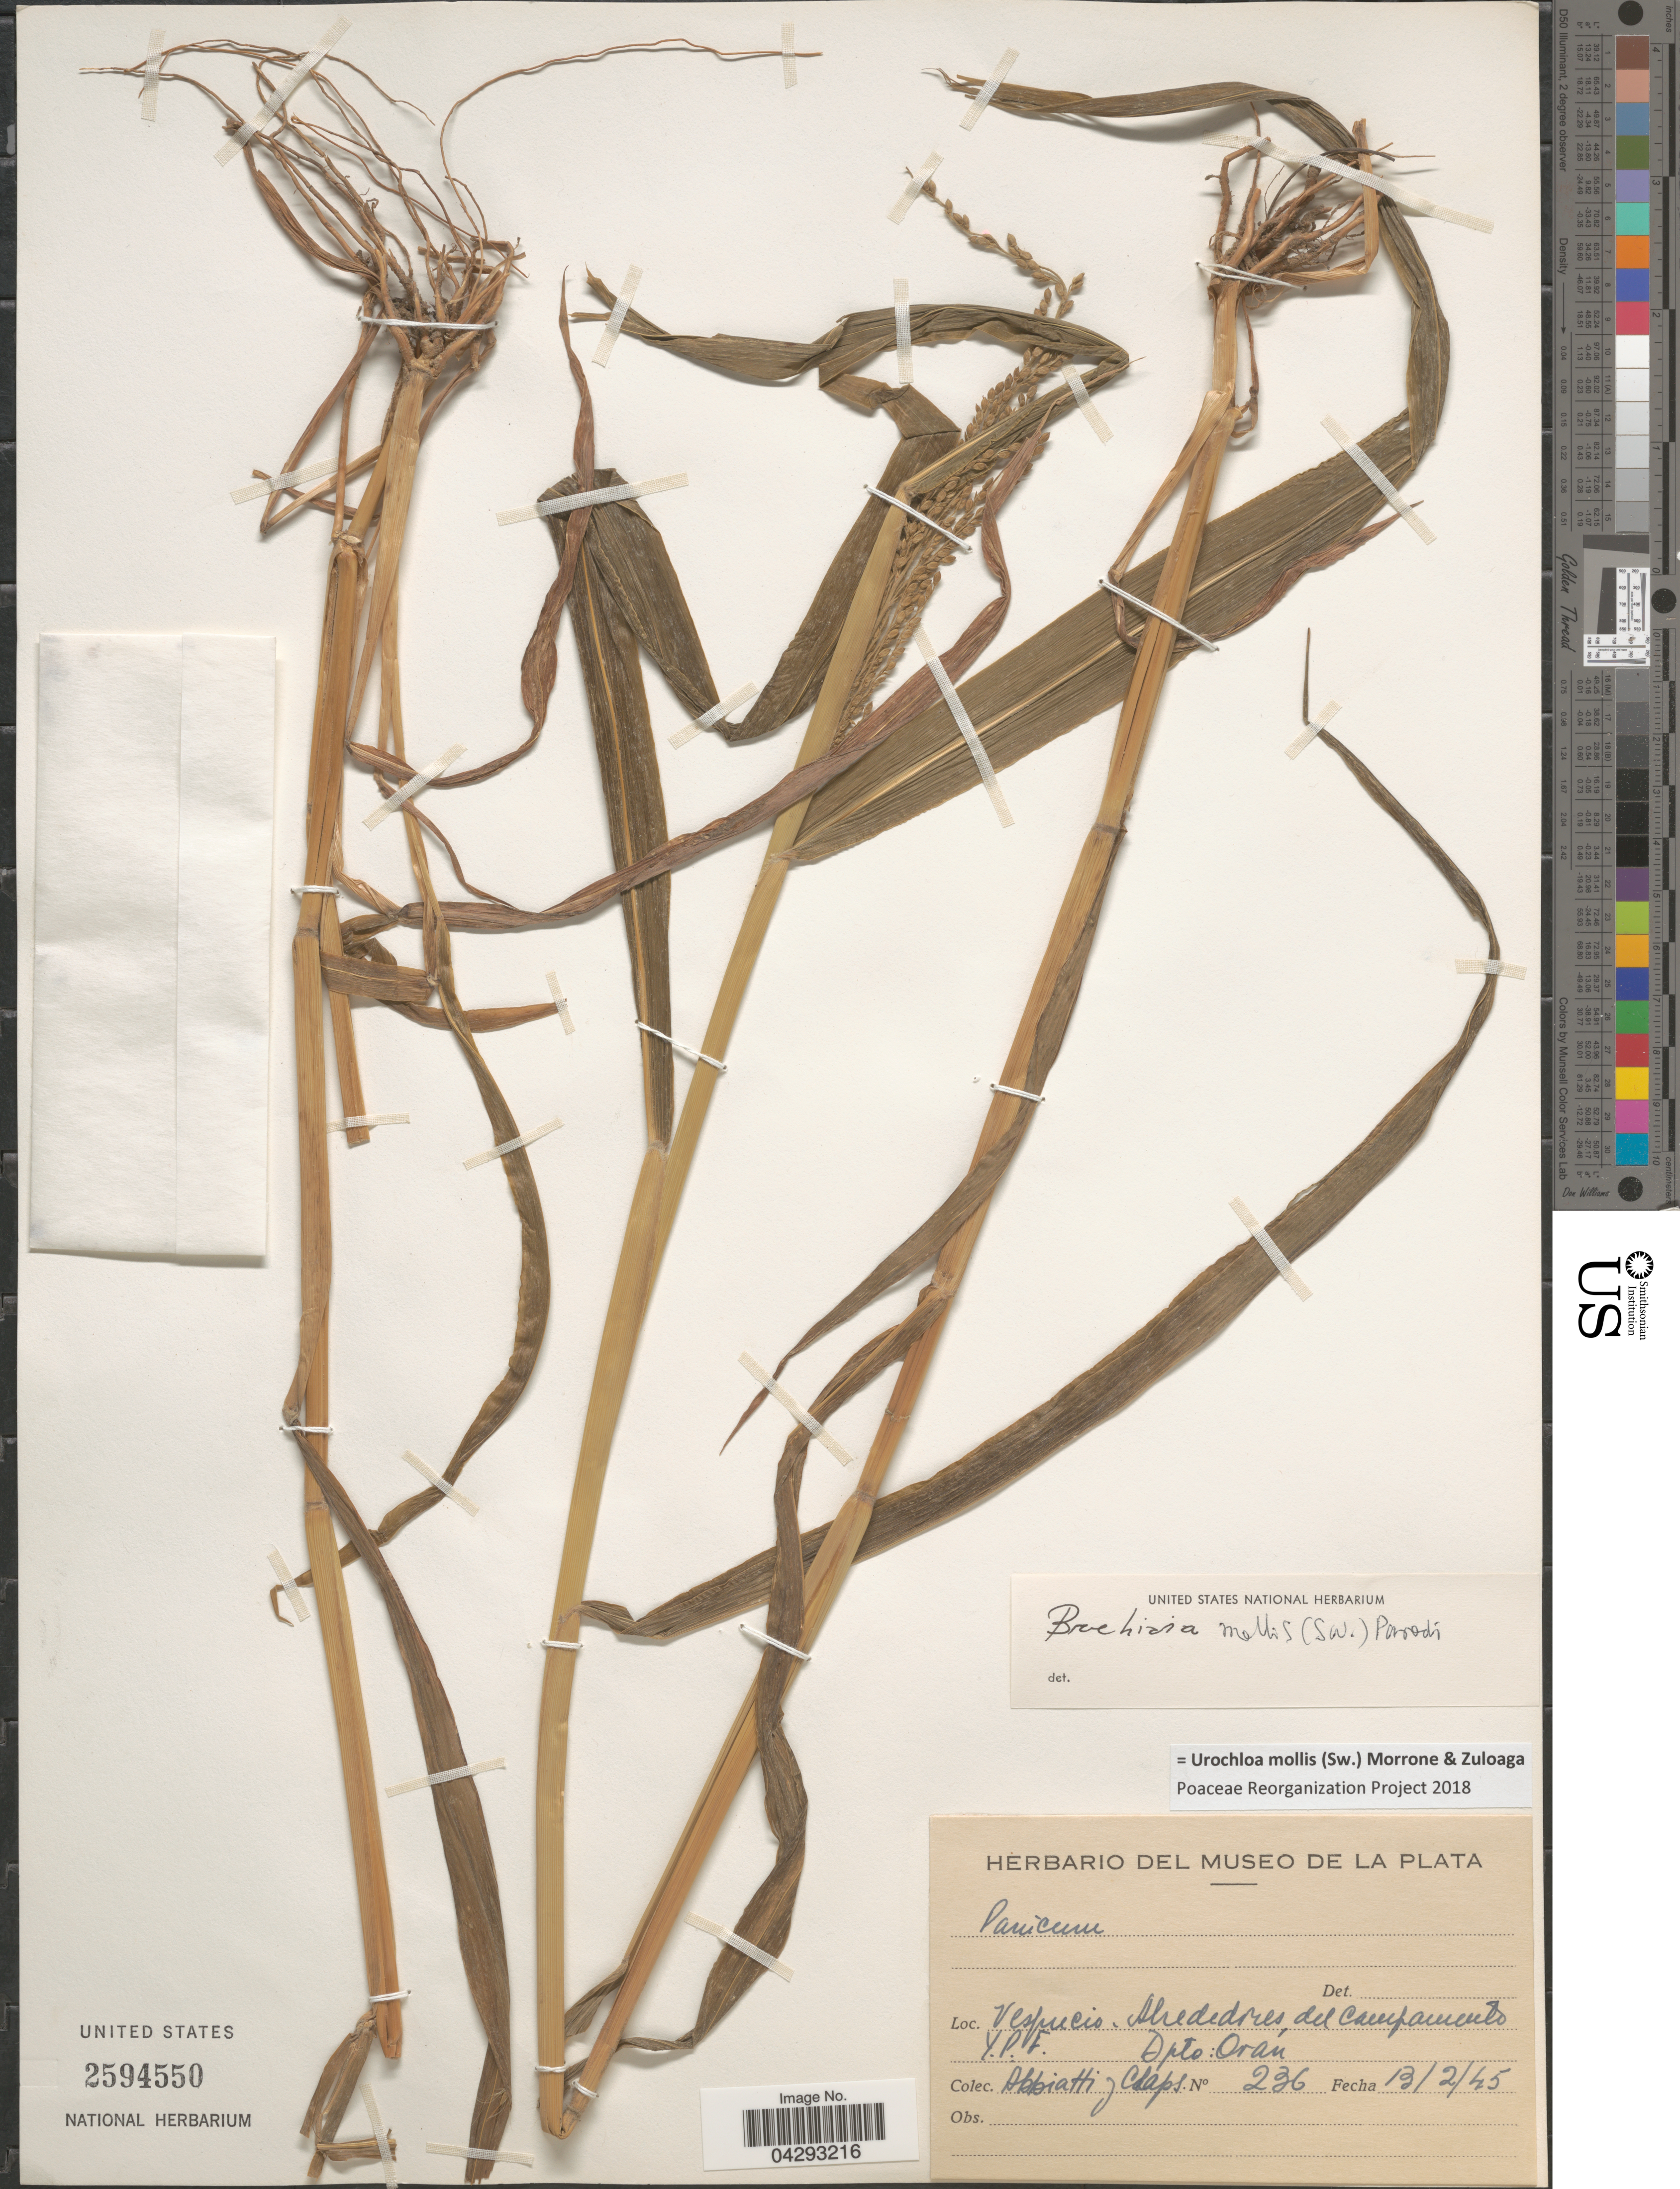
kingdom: Plantae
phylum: Tracheophyta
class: Liliopsida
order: Poales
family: Poaceae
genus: Urochloa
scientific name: Urochloa mollis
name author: (Sw.) Morrone & Zuloaga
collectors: D. Abbiatti & L. Claps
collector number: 236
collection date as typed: Transcribed d/m/y: 13/2/45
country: Argentina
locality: Vespucio. Alrededores del campamento Y. P. F. Depto. Orán.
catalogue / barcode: US 2594550